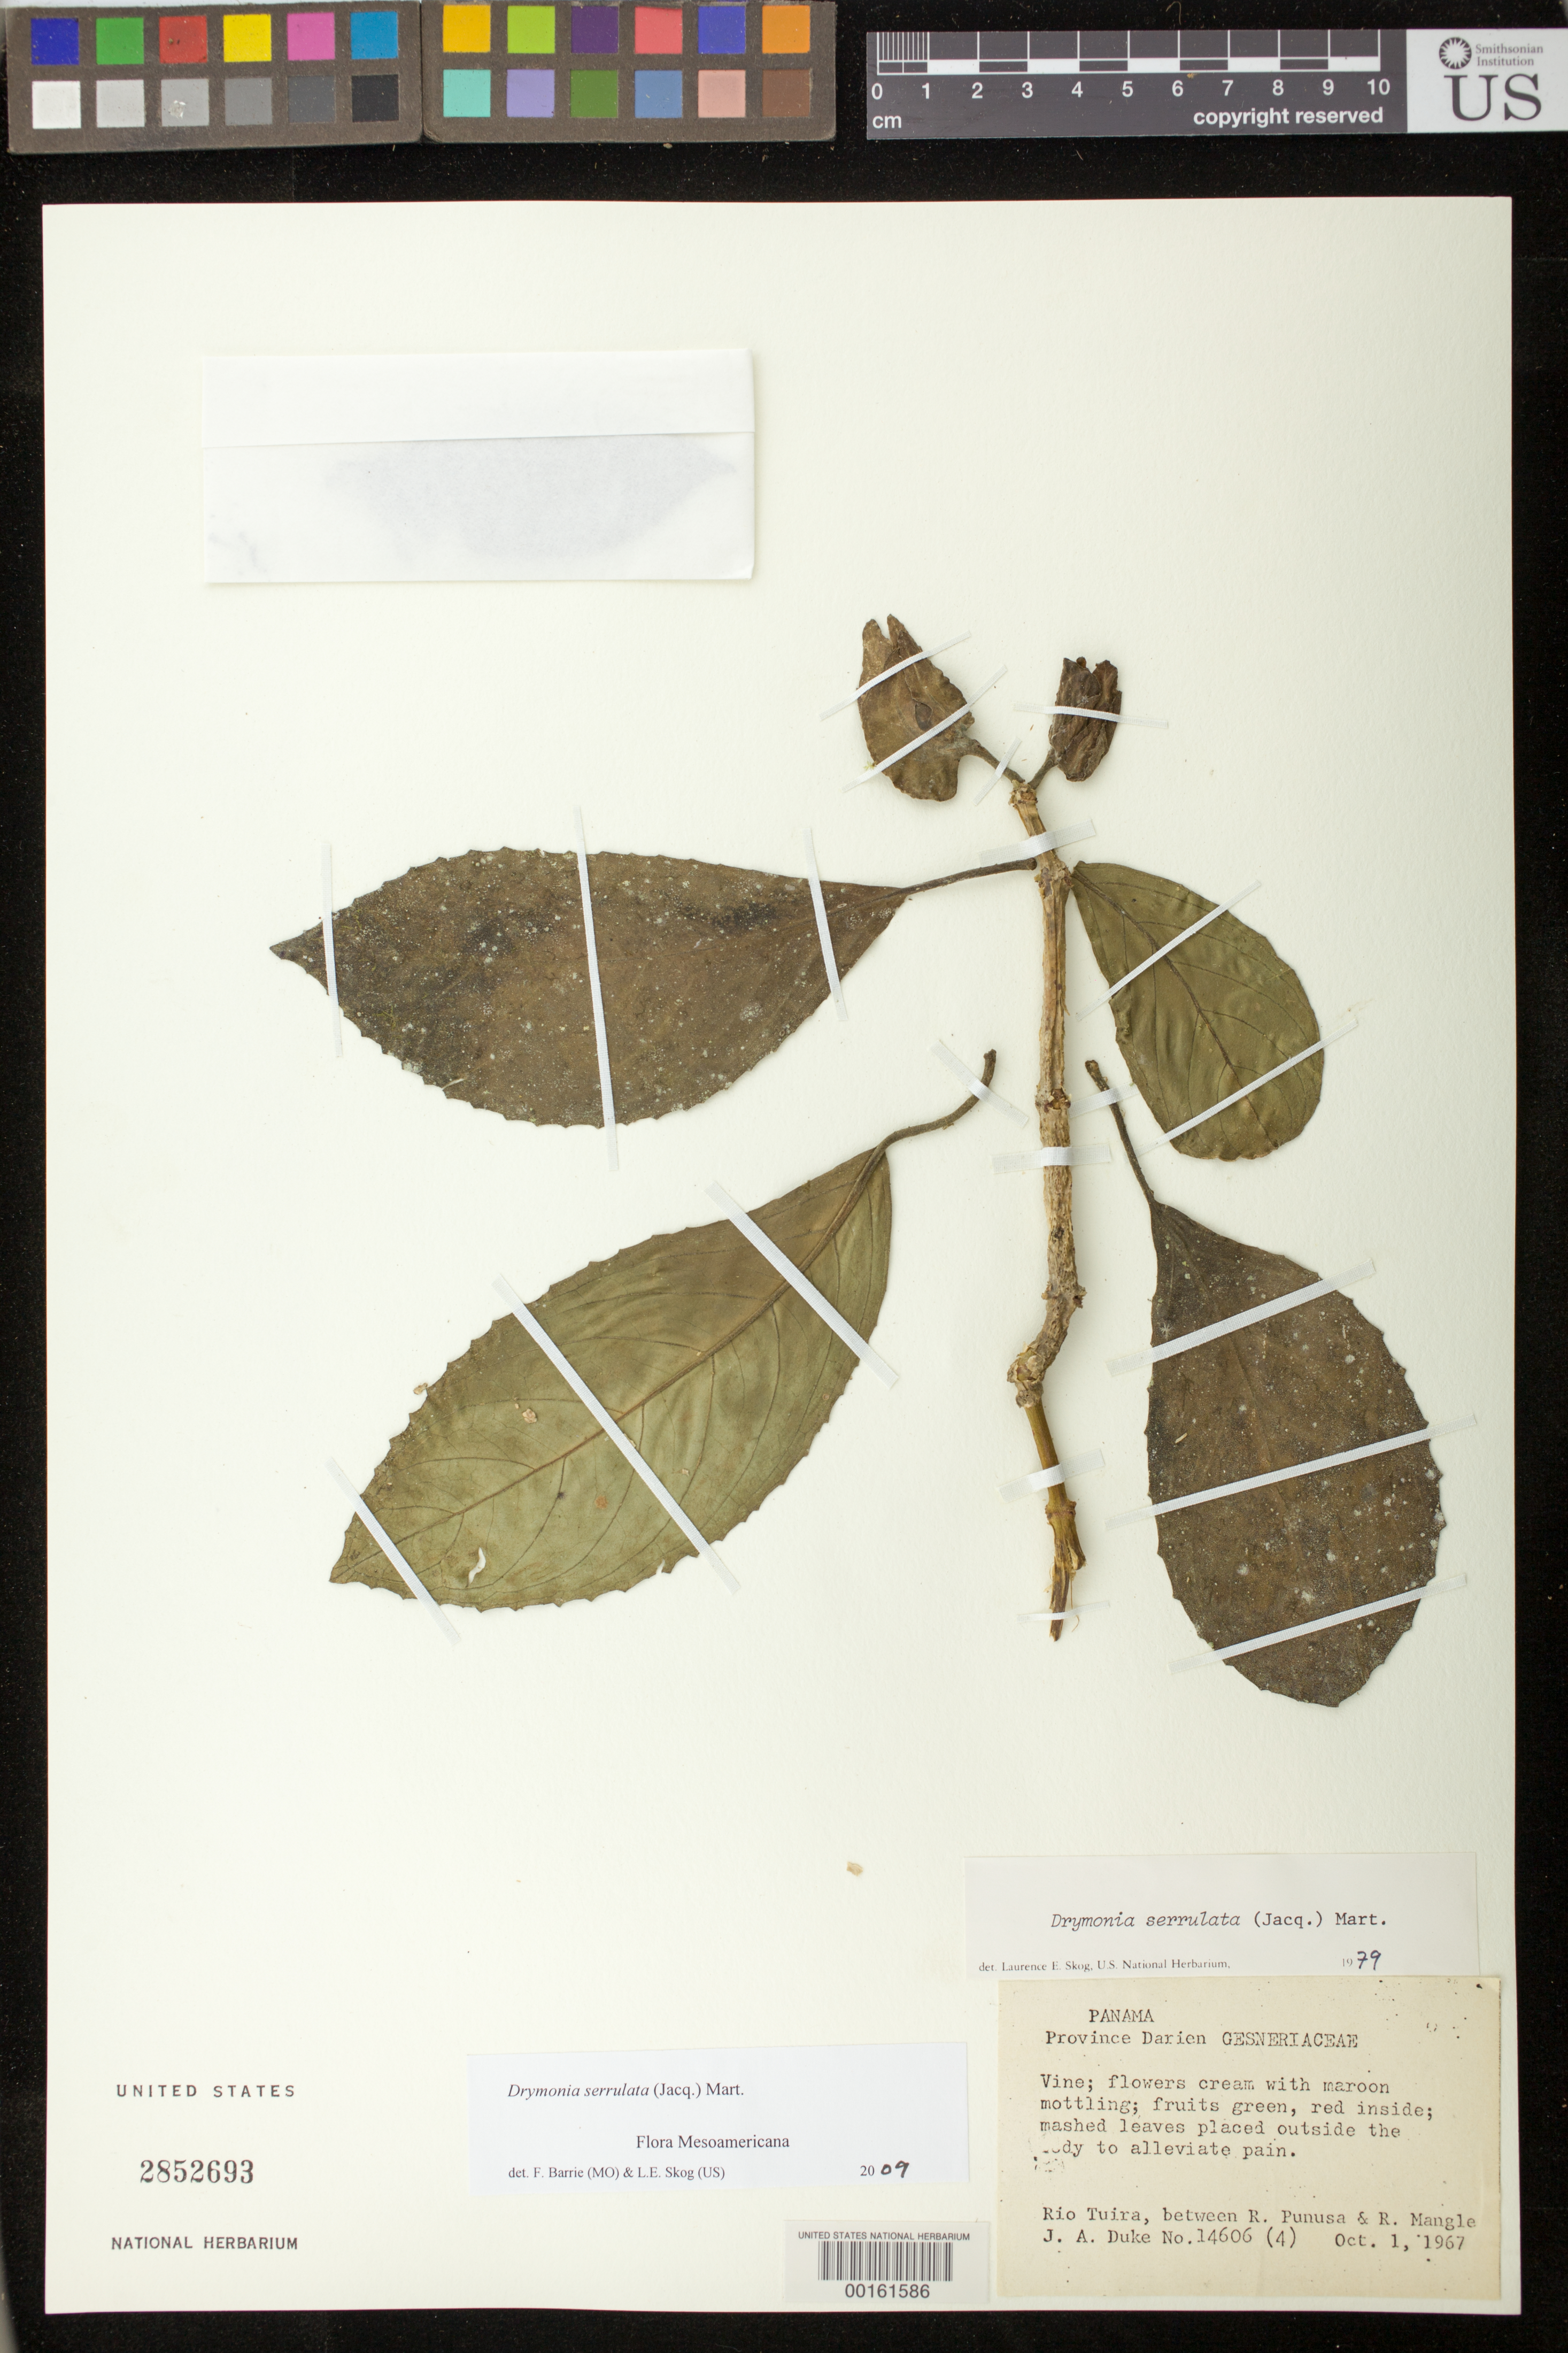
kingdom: Plantae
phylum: Tracheophyta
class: Magnoliopsida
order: Lamiales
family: Gesneriaceae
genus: Drymonia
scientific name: Drymonia serrulata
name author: (Jacq.) Mart.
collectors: J. A. Duke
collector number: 14606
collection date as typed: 01 Oct 1967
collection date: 1967-10-01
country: Panama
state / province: Darién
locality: Rio Tuira, between R Punusa and R Mangle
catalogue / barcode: US 2852693